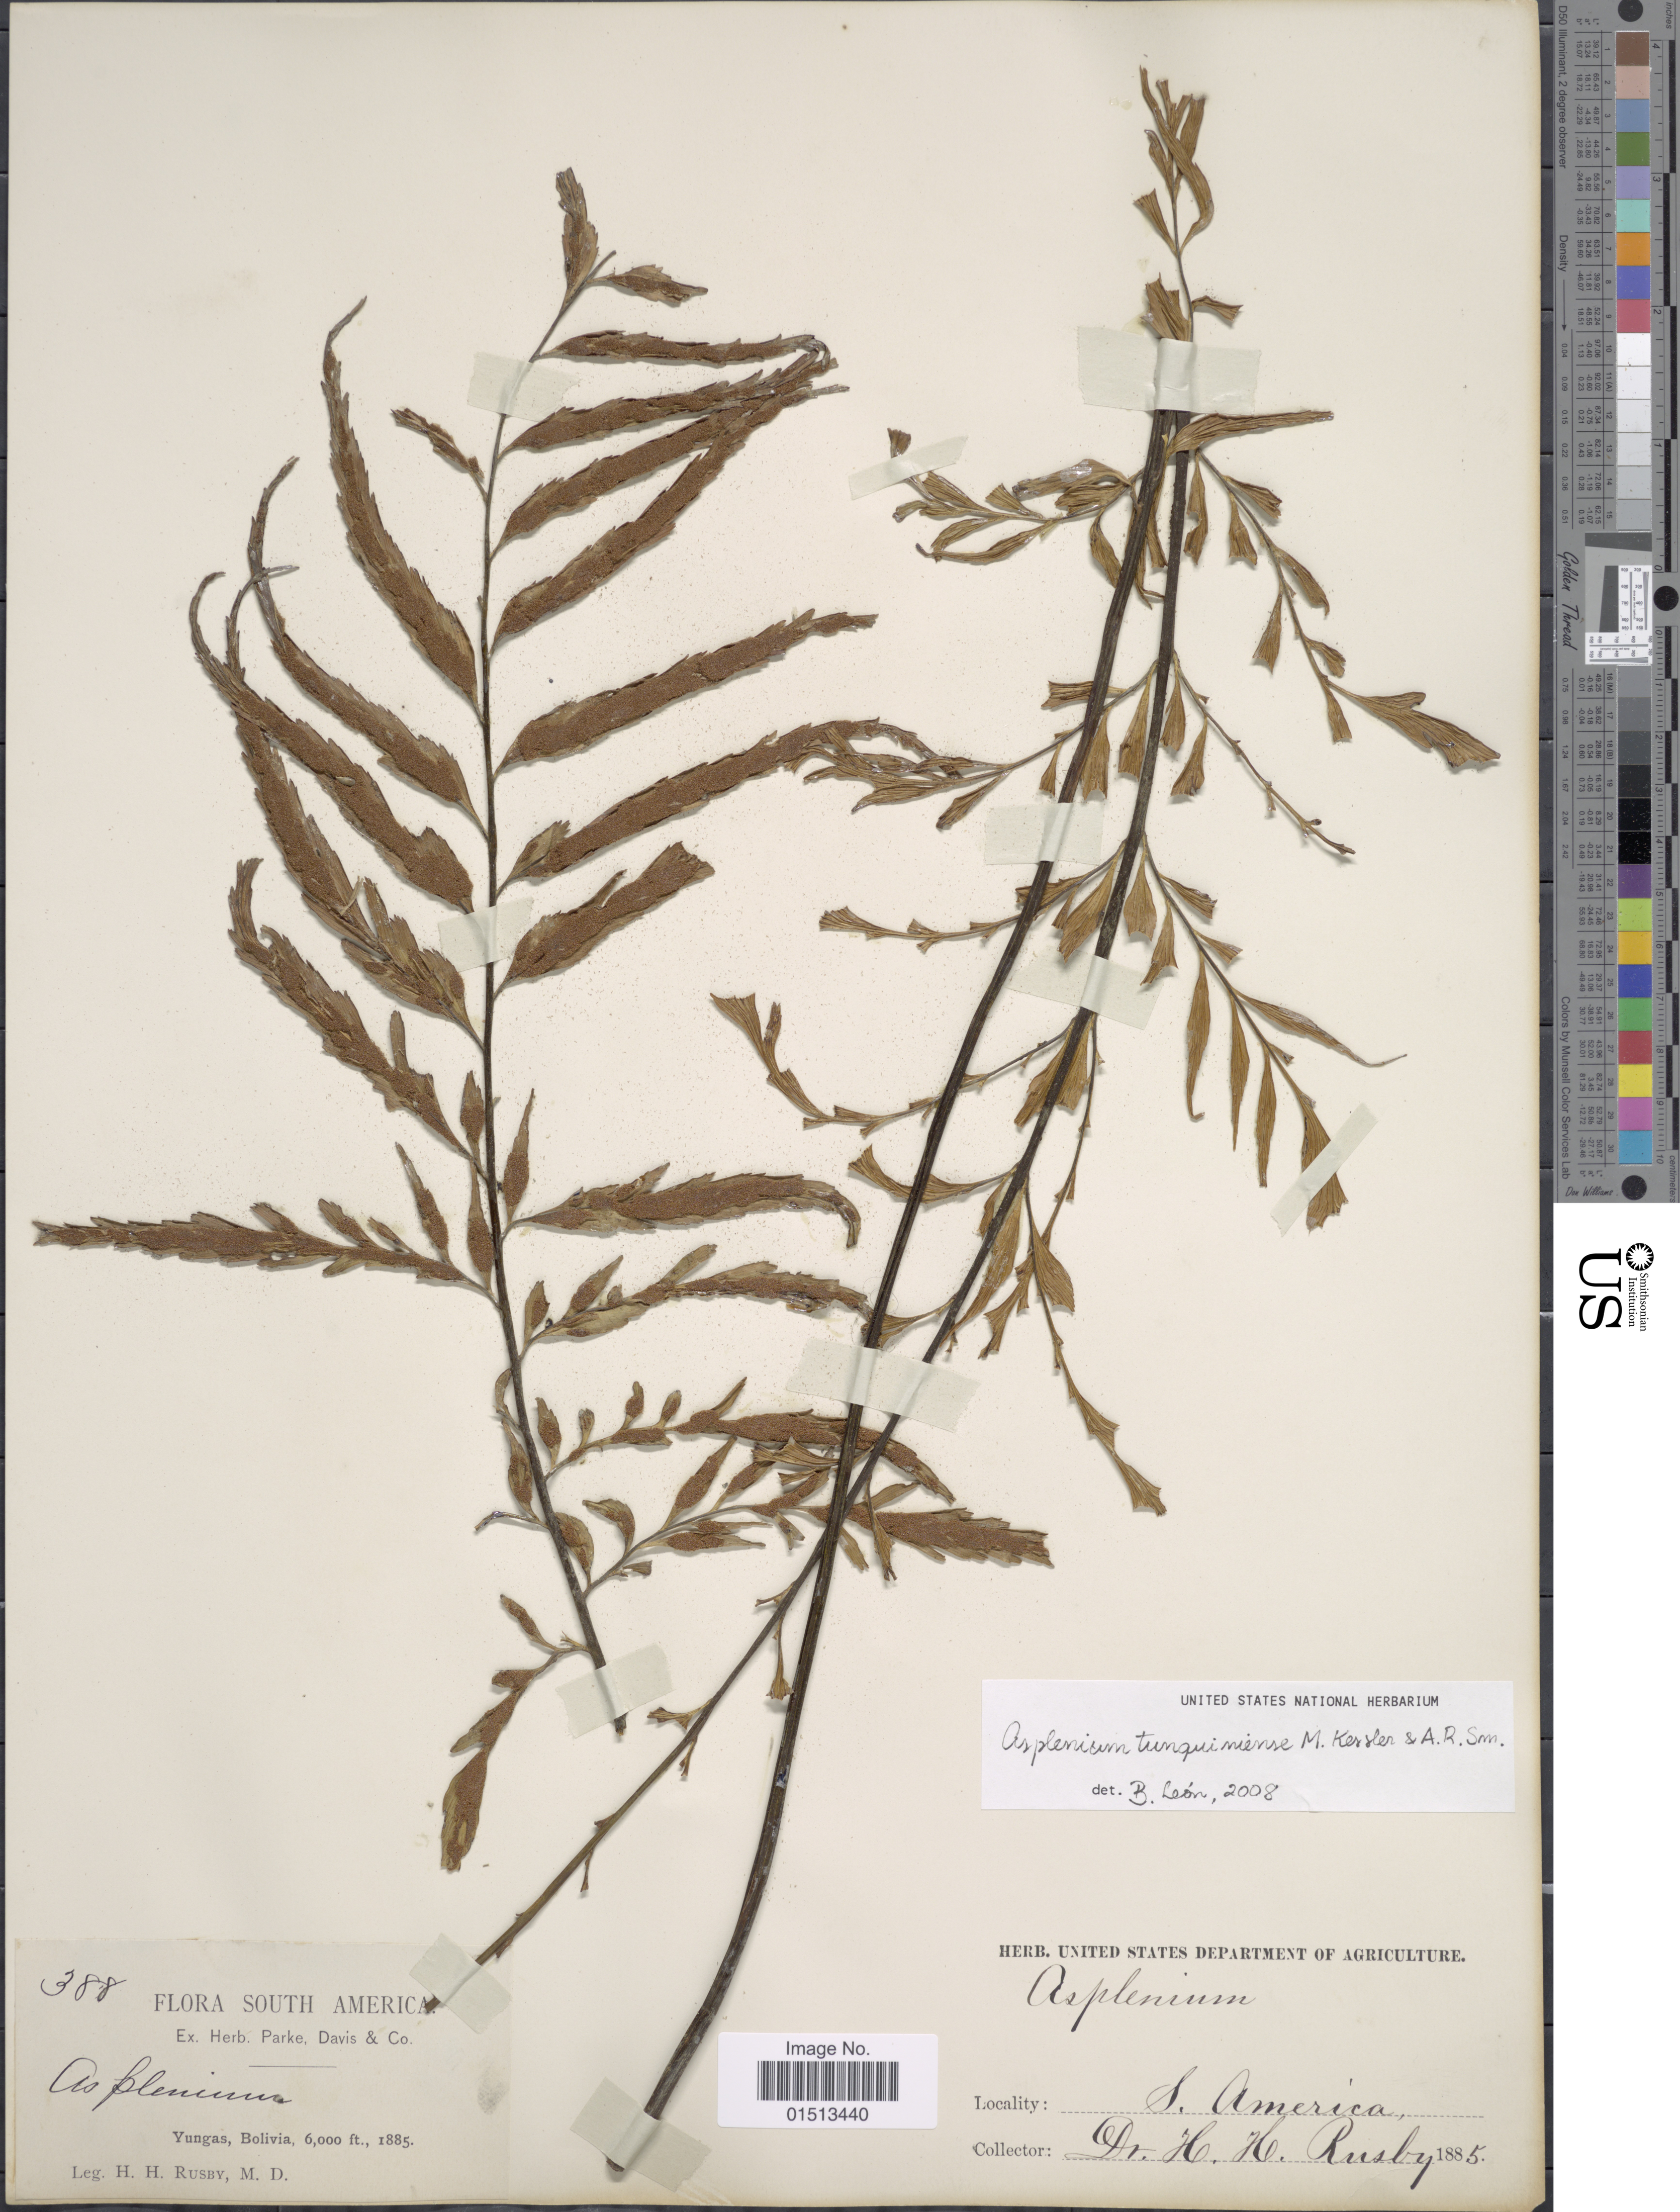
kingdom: Plantae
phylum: Tracheophyta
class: Polypodiopsida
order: Polypodiales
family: Aspleniaceae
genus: Asplenium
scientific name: Asplenium tunquiniense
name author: M. Kessler & A.R. Sm.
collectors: H. H. Rusby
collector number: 388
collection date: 1885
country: Bolivia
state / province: La Paz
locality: Yungas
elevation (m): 1829